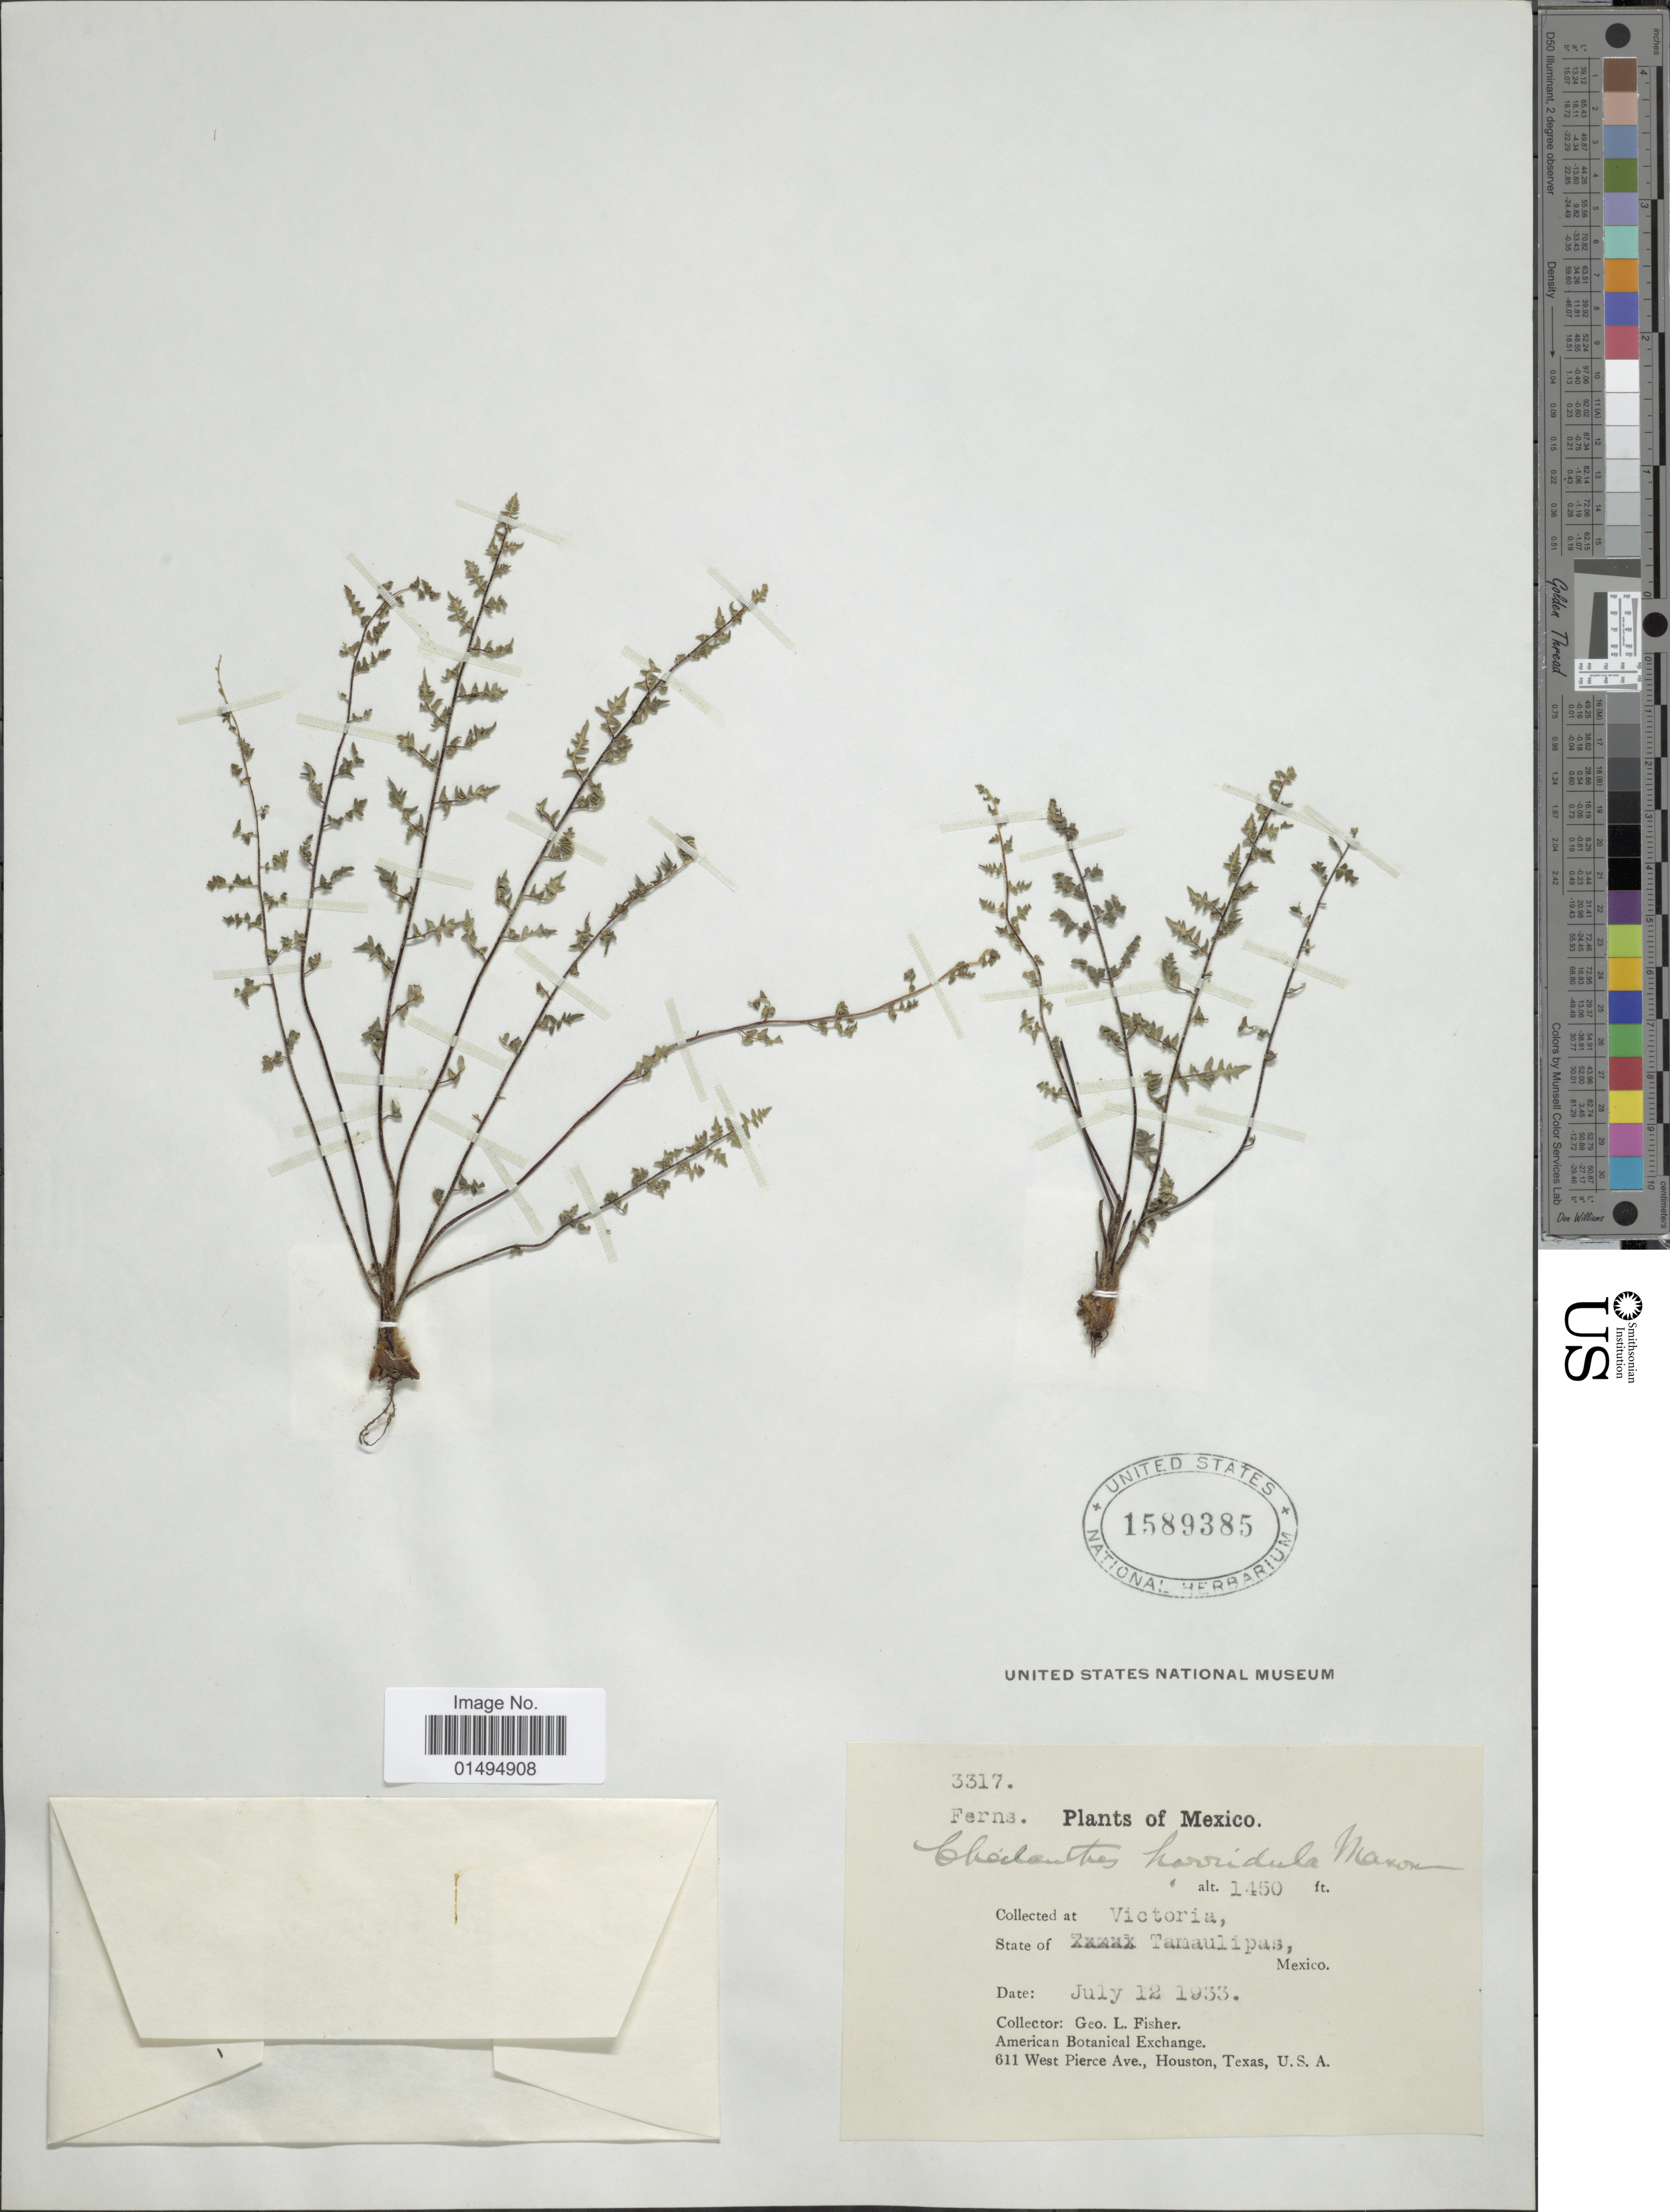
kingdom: Plantae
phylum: Tracheophyta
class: Polypodiopsida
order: Polypodiales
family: Pteridaceae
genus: Myriopteris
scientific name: Myriopteris scabra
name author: (C. Chr.) Grusz & Windham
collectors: G. L. Fisher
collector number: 3317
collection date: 1933-07-12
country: Mexico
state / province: Tamaulipas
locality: State of Tamaulipas, Victoria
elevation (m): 442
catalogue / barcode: US 1589385